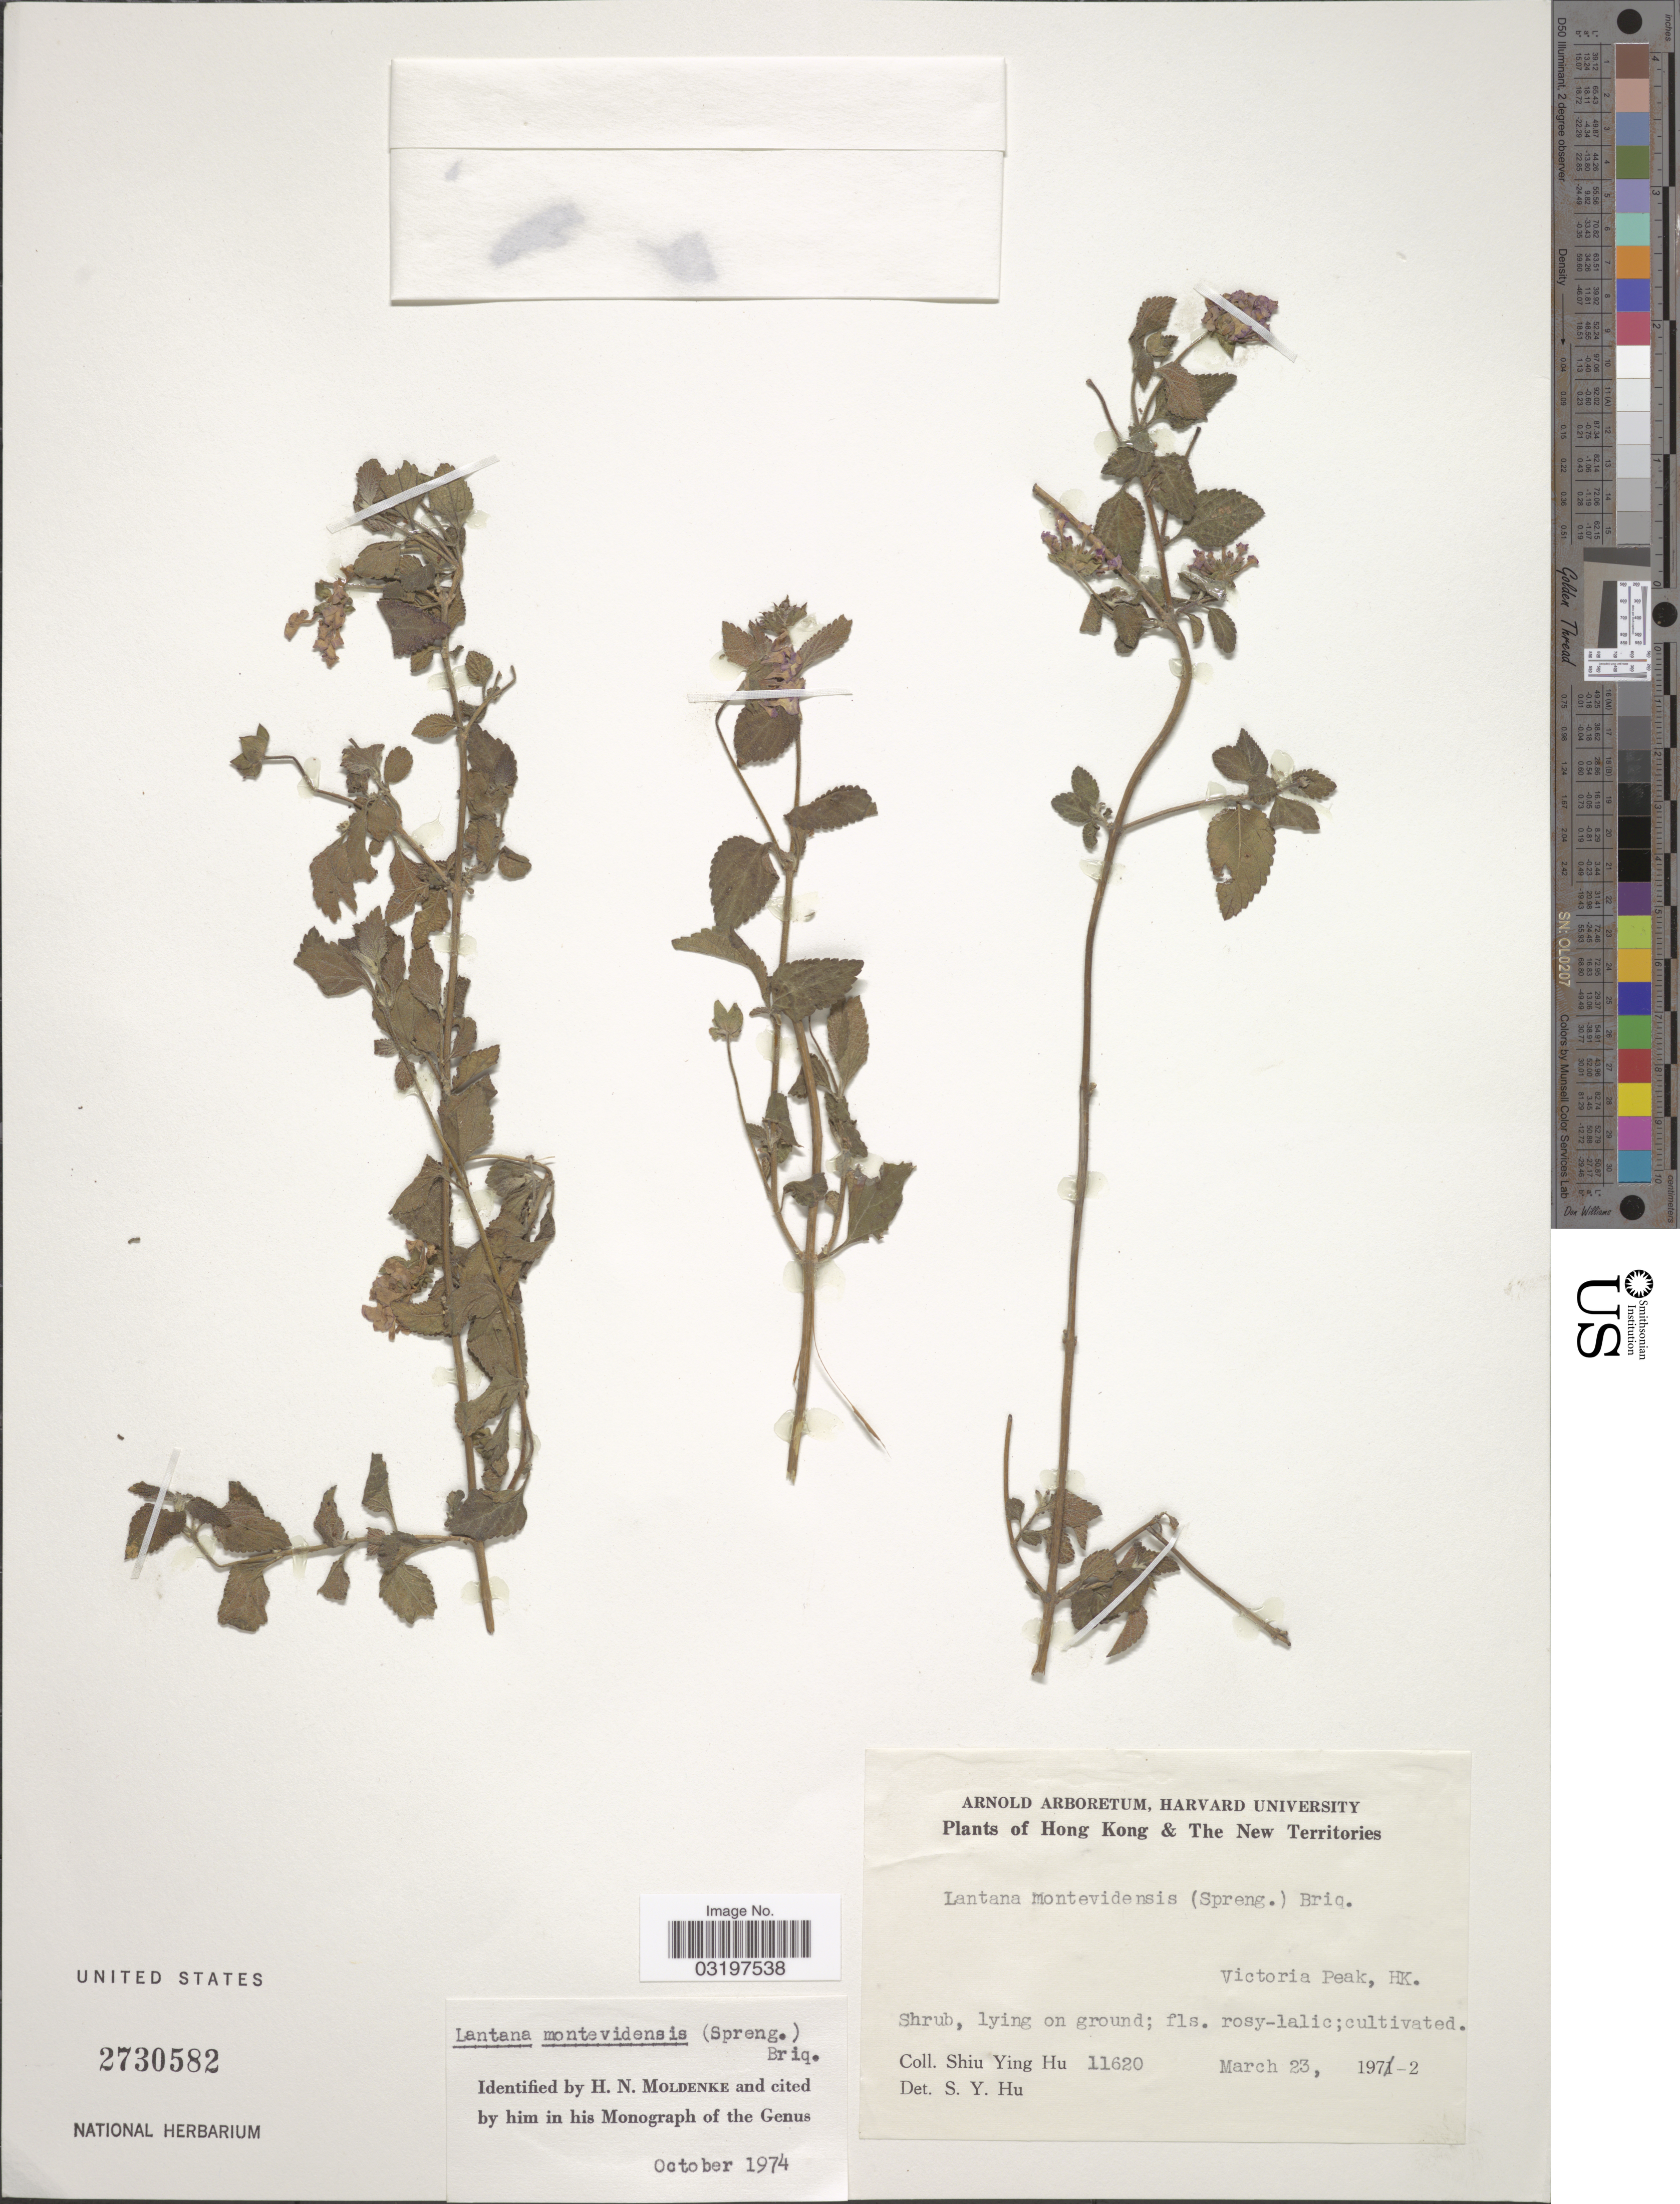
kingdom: Plantae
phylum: Tracheophyta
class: Magnoliopsida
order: Lamiales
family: Verbenaceae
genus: Lantana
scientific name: Lantana montevidensis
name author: (Spreng.) Briq.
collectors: S. Y. Hu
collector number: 11620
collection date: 1972-03-23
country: China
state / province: Hong Kong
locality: The New Territories. Victoria Peak, HK.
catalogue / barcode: US 2730582